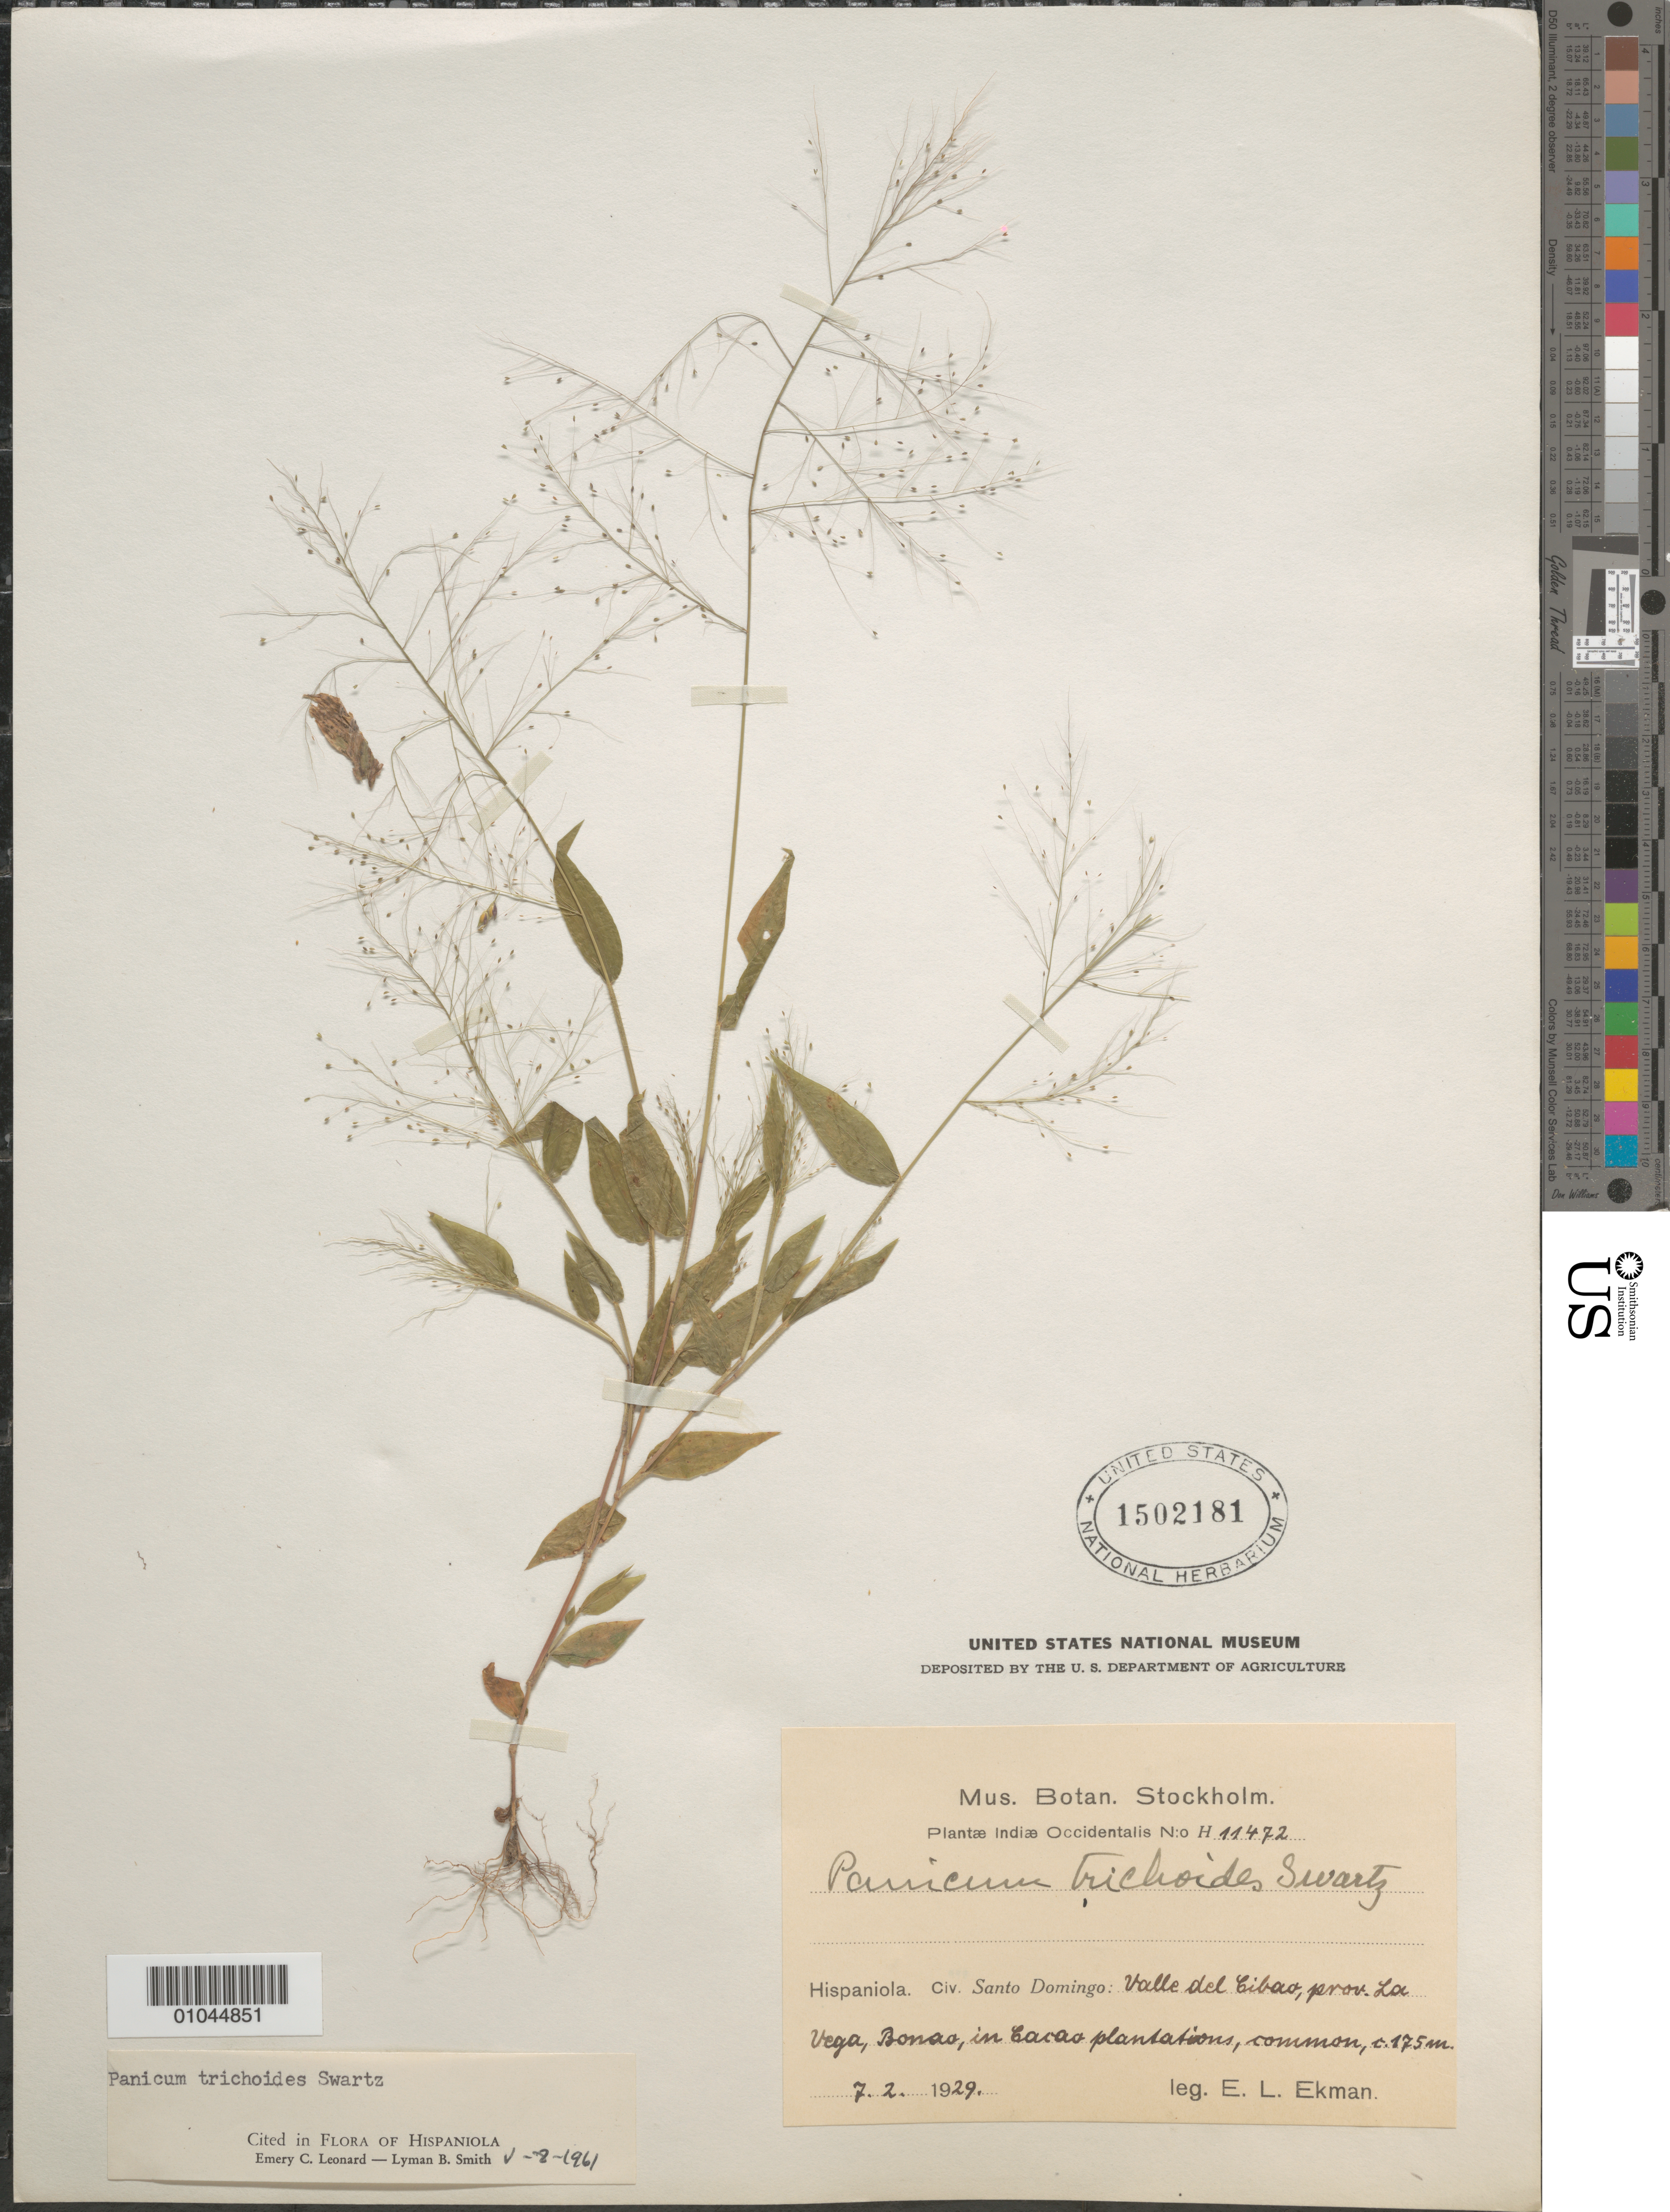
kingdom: Plantae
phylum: Tracheophyta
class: Liliopsida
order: Poales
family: Poaceae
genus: Panicum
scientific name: Panicum trichoides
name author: Sw.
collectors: E. L. Ekman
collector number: H 11472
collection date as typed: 07 Feb 1929 or 02 Jul 1929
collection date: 1929-02-07 or 1929-07-02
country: Dominican Republic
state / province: La Vega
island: Hispaniola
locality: Valle del Cibao, Bonao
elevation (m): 175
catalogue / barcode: US 1502181